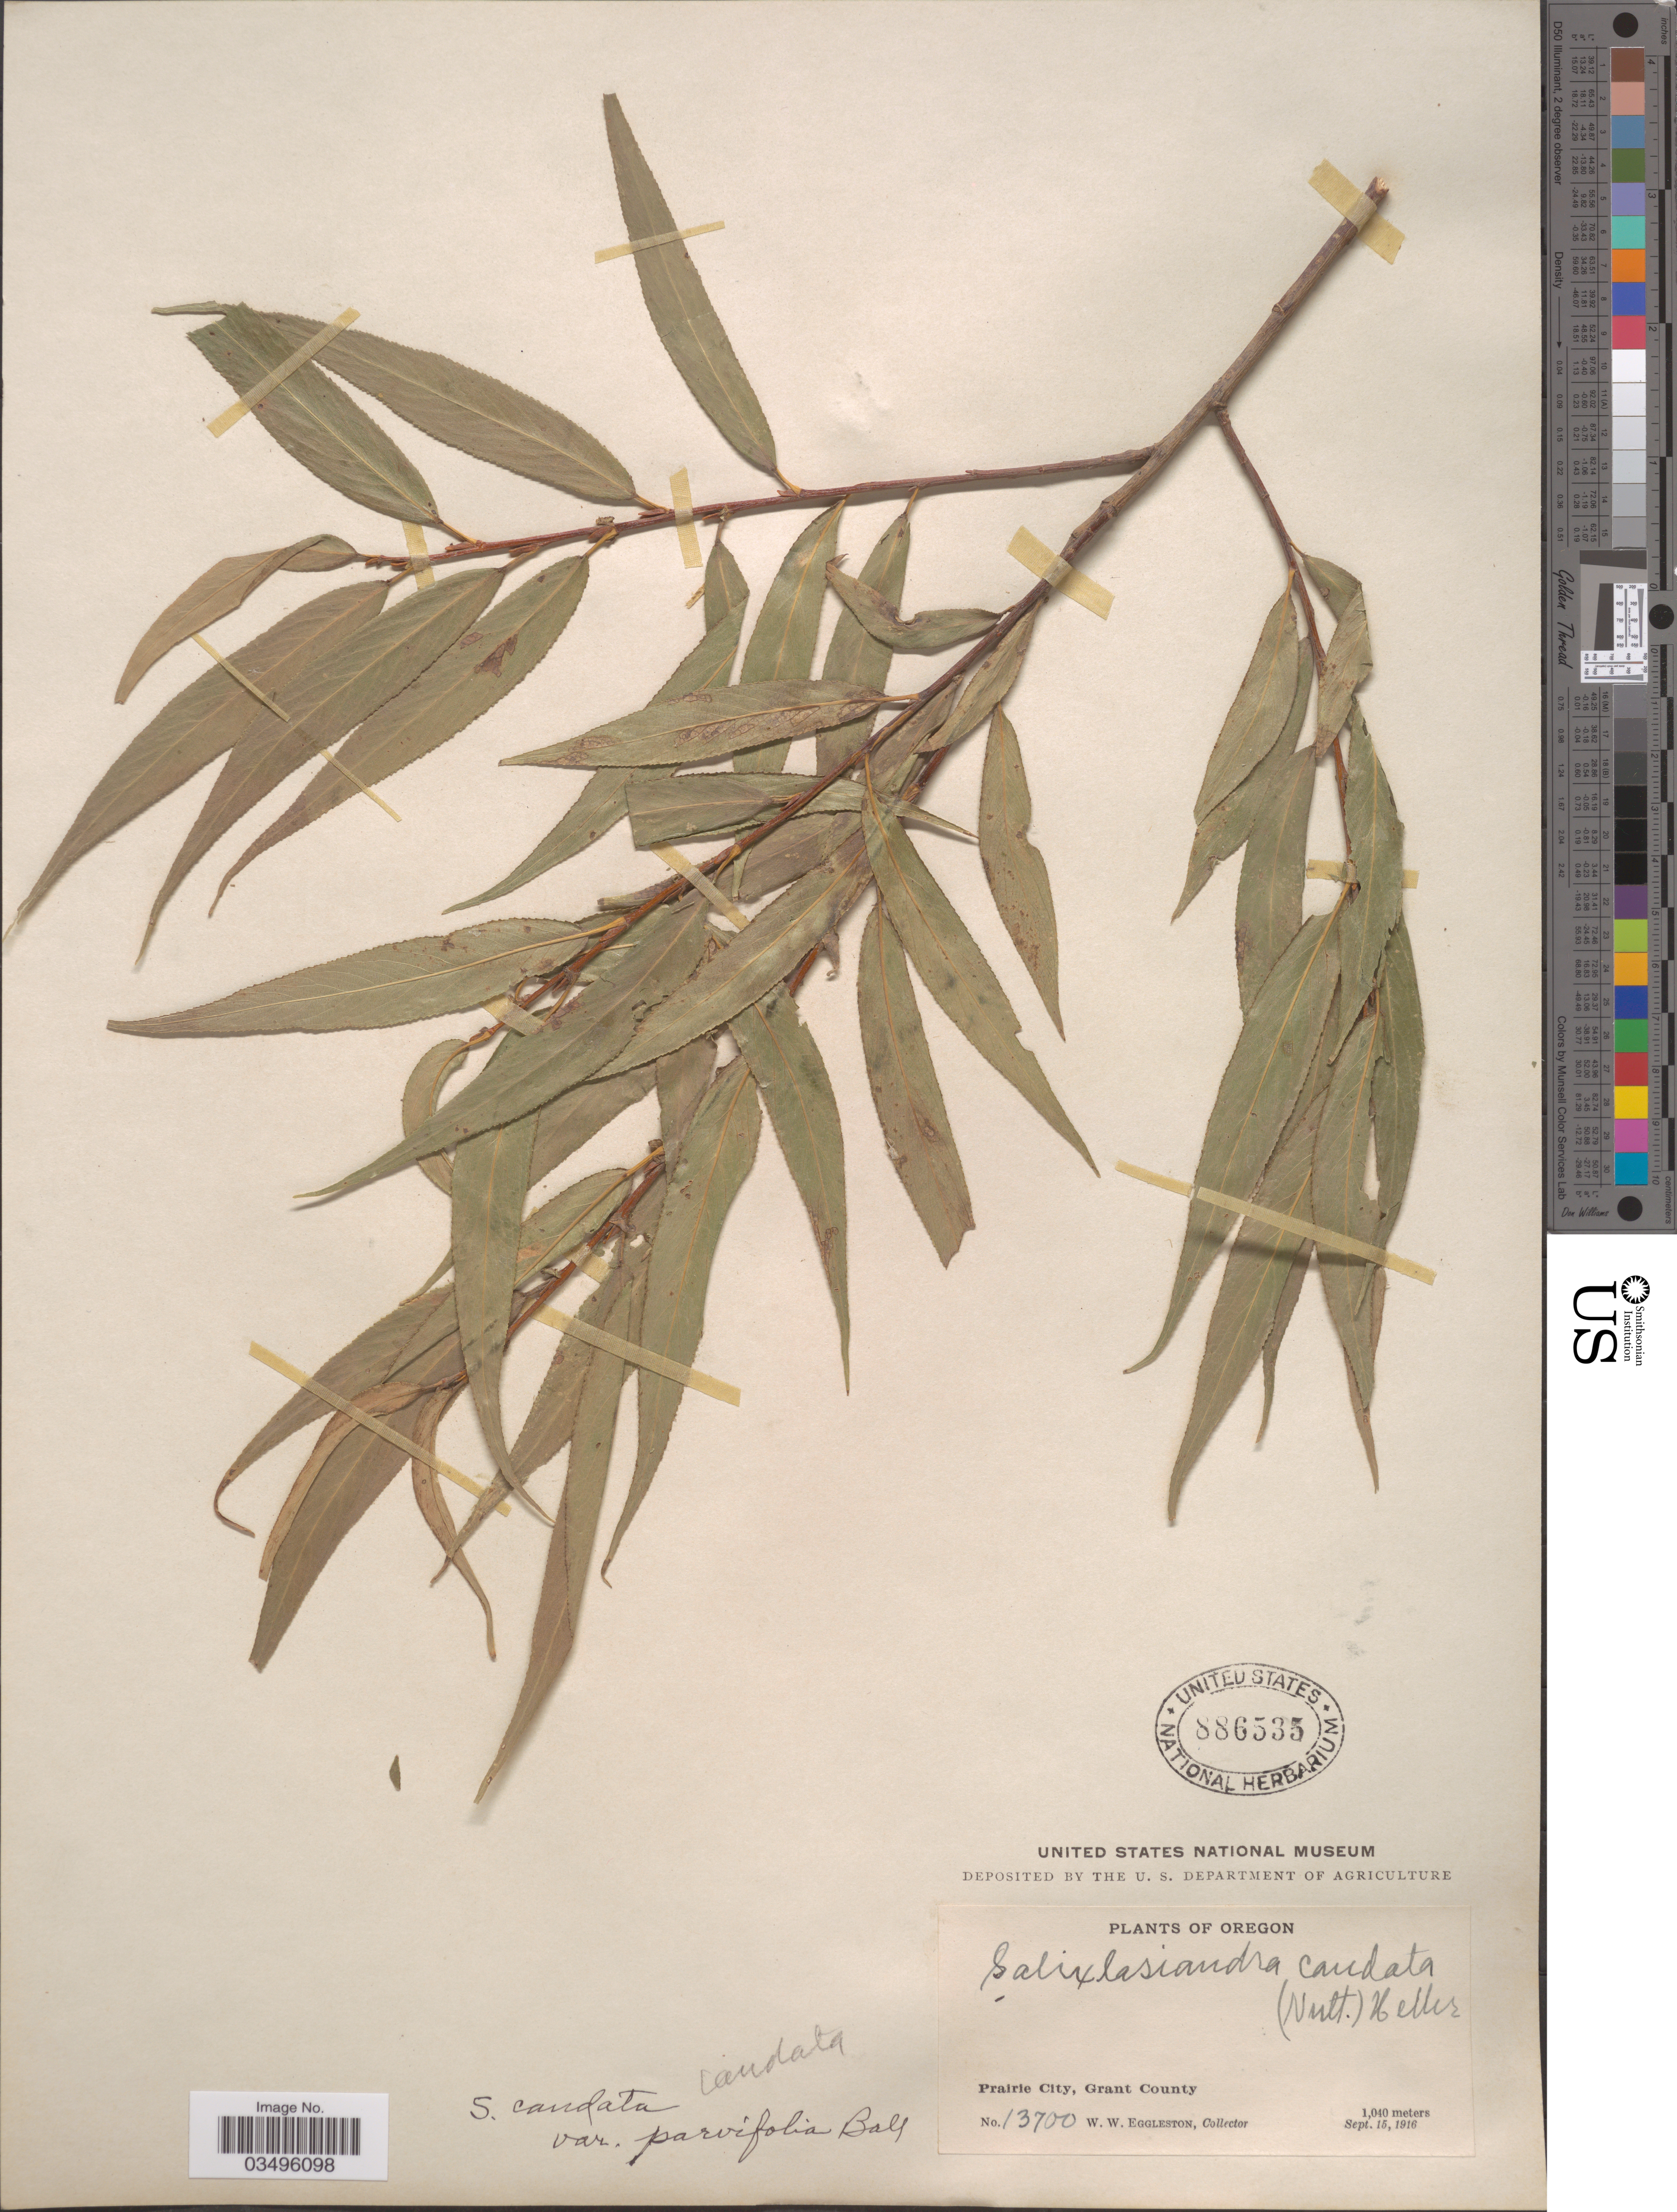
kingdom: Plantae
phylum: Tracheophyta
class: Magnoliopsida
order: Malpighiales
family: Salicaceae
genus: Salix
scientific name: Salix caudata var. parvifolia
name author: C.R. Ball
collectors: W. W. Eggleston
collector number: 13700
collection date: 1916-09-15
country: United States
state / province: Oregon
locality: Prairie City, Grant County.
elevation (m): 1040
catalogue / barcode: US 886535